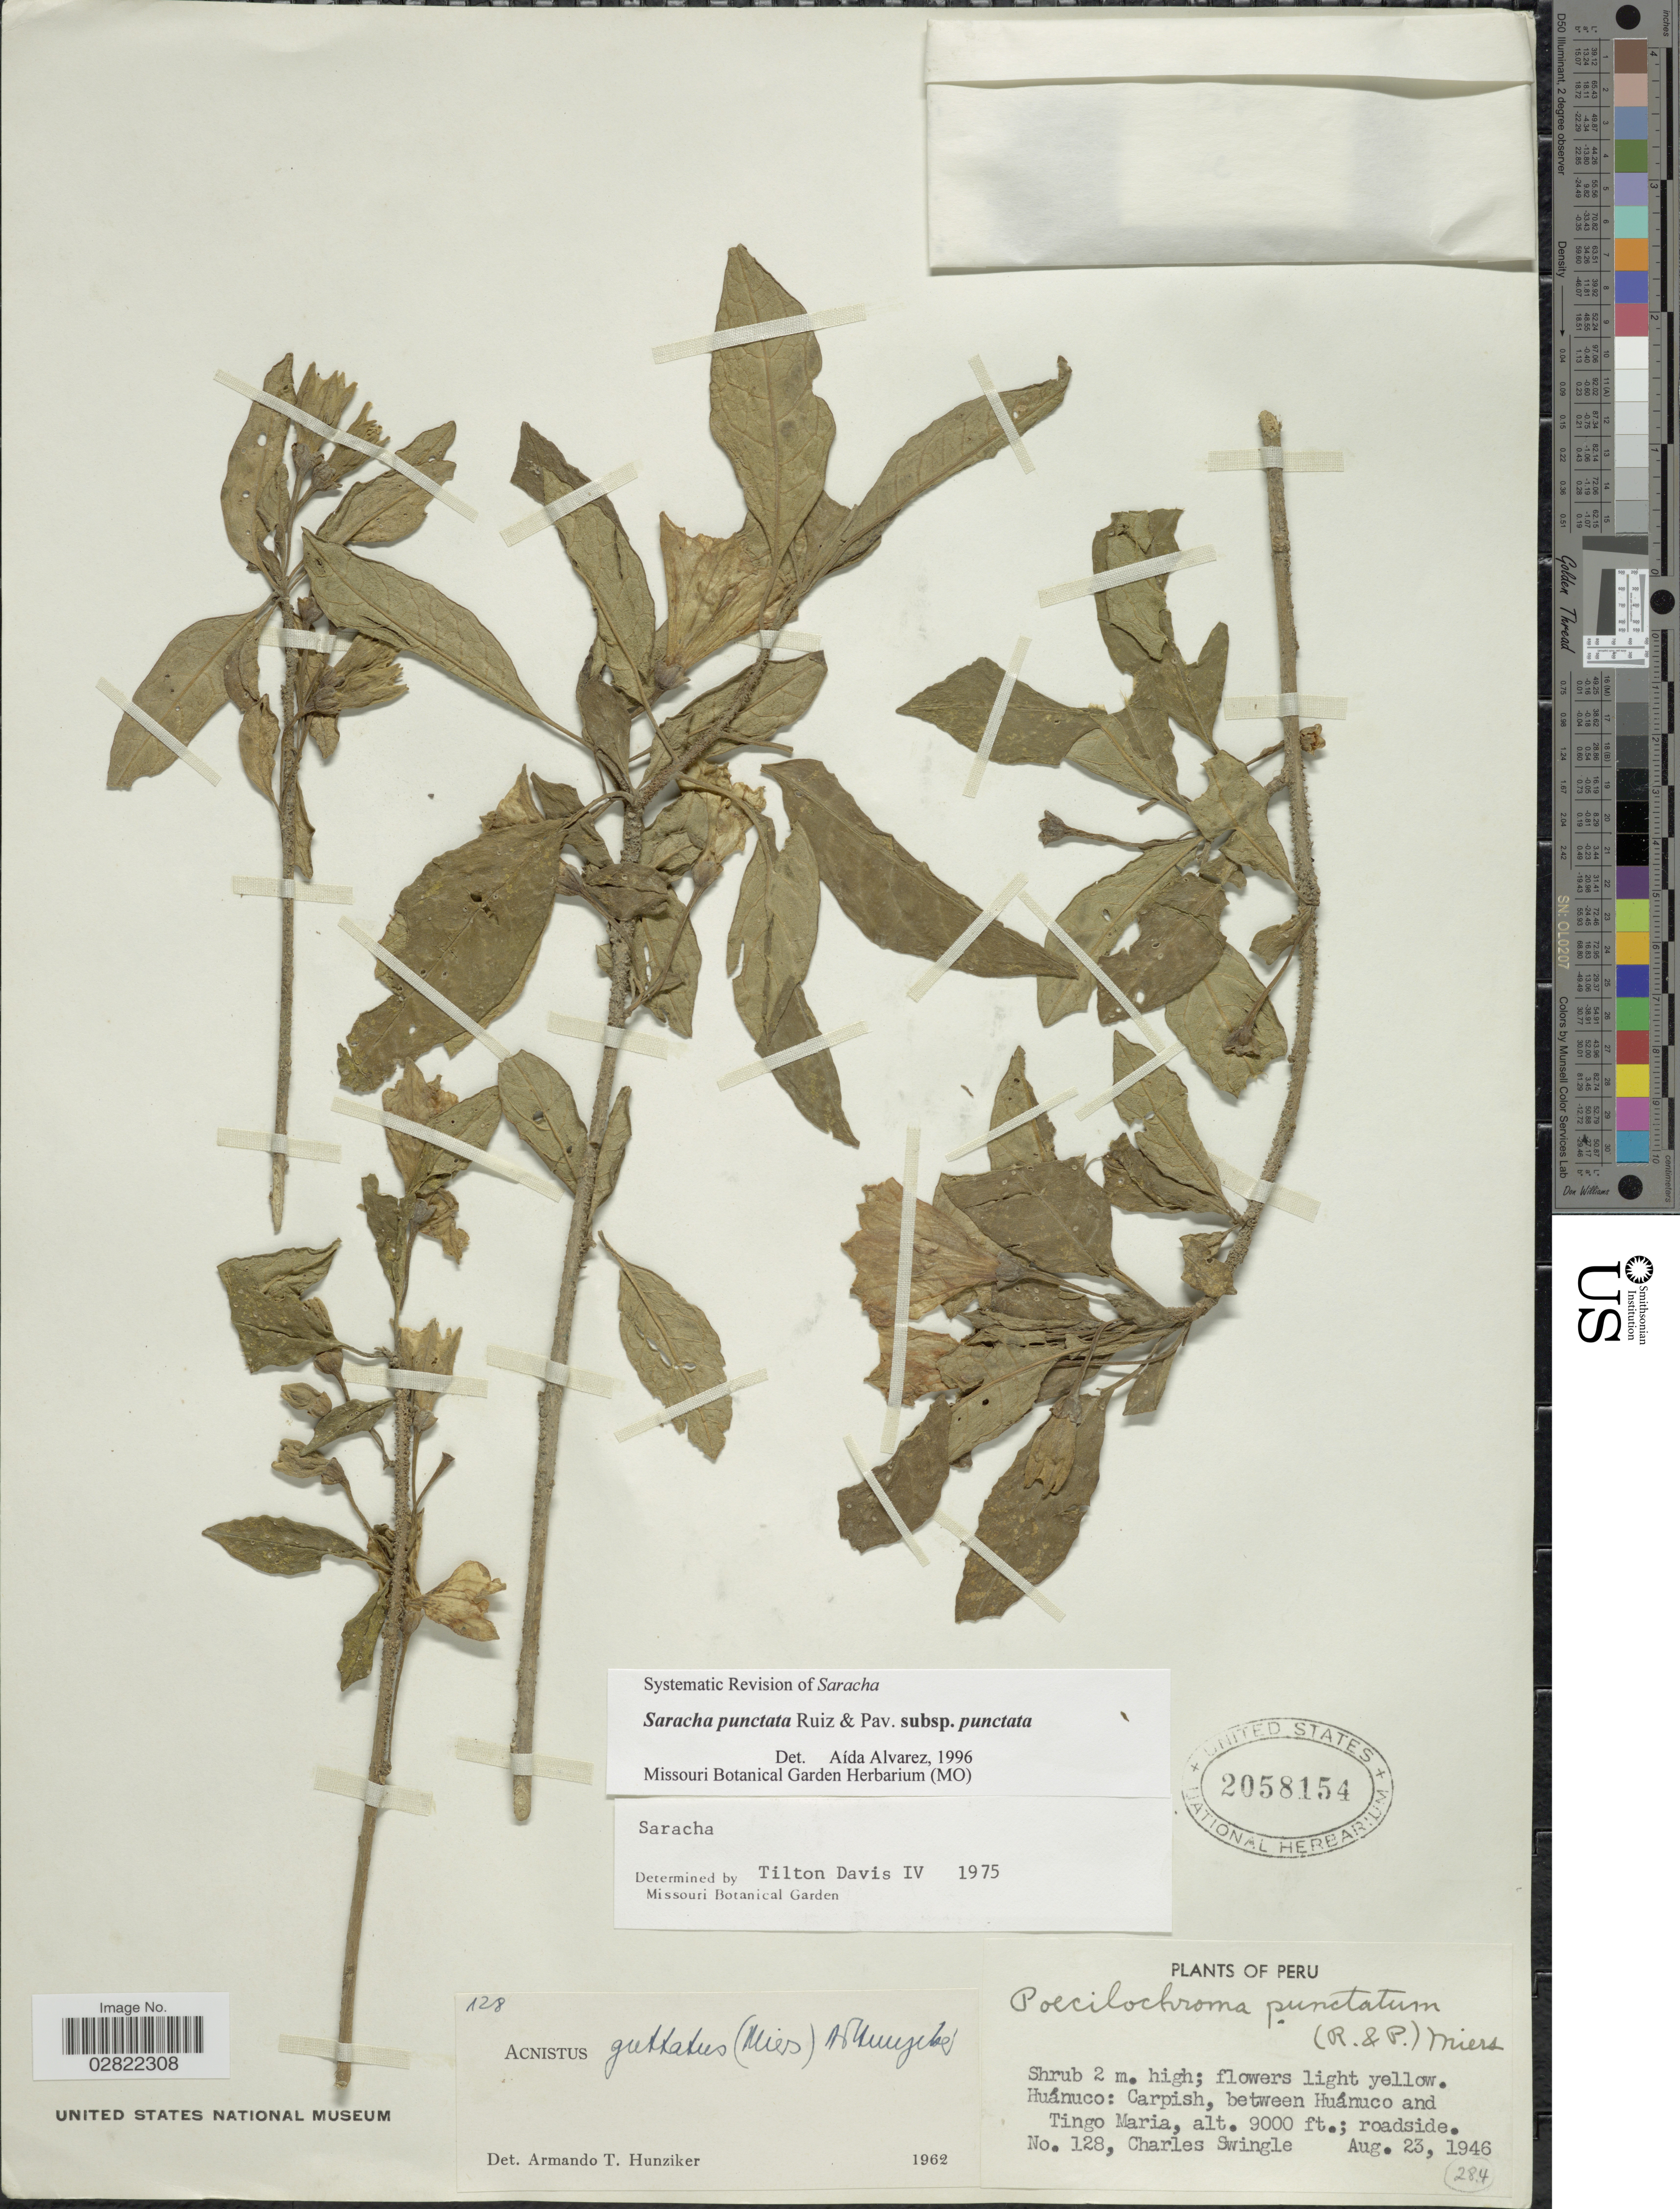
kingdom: Plantae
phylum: Tracheophyta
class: Magnoliopsida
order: Solanales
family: Solanaceae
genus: Saracha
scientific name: Saracha punctata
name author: Ruiz & Pav.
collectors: C. Swingle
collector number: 128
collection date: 1946-08-23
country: Peru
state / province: Huánuco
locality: Huánuco: Carpish, between Huánuco and Tingo Maria.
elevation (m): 2743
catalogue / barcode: US 2058154